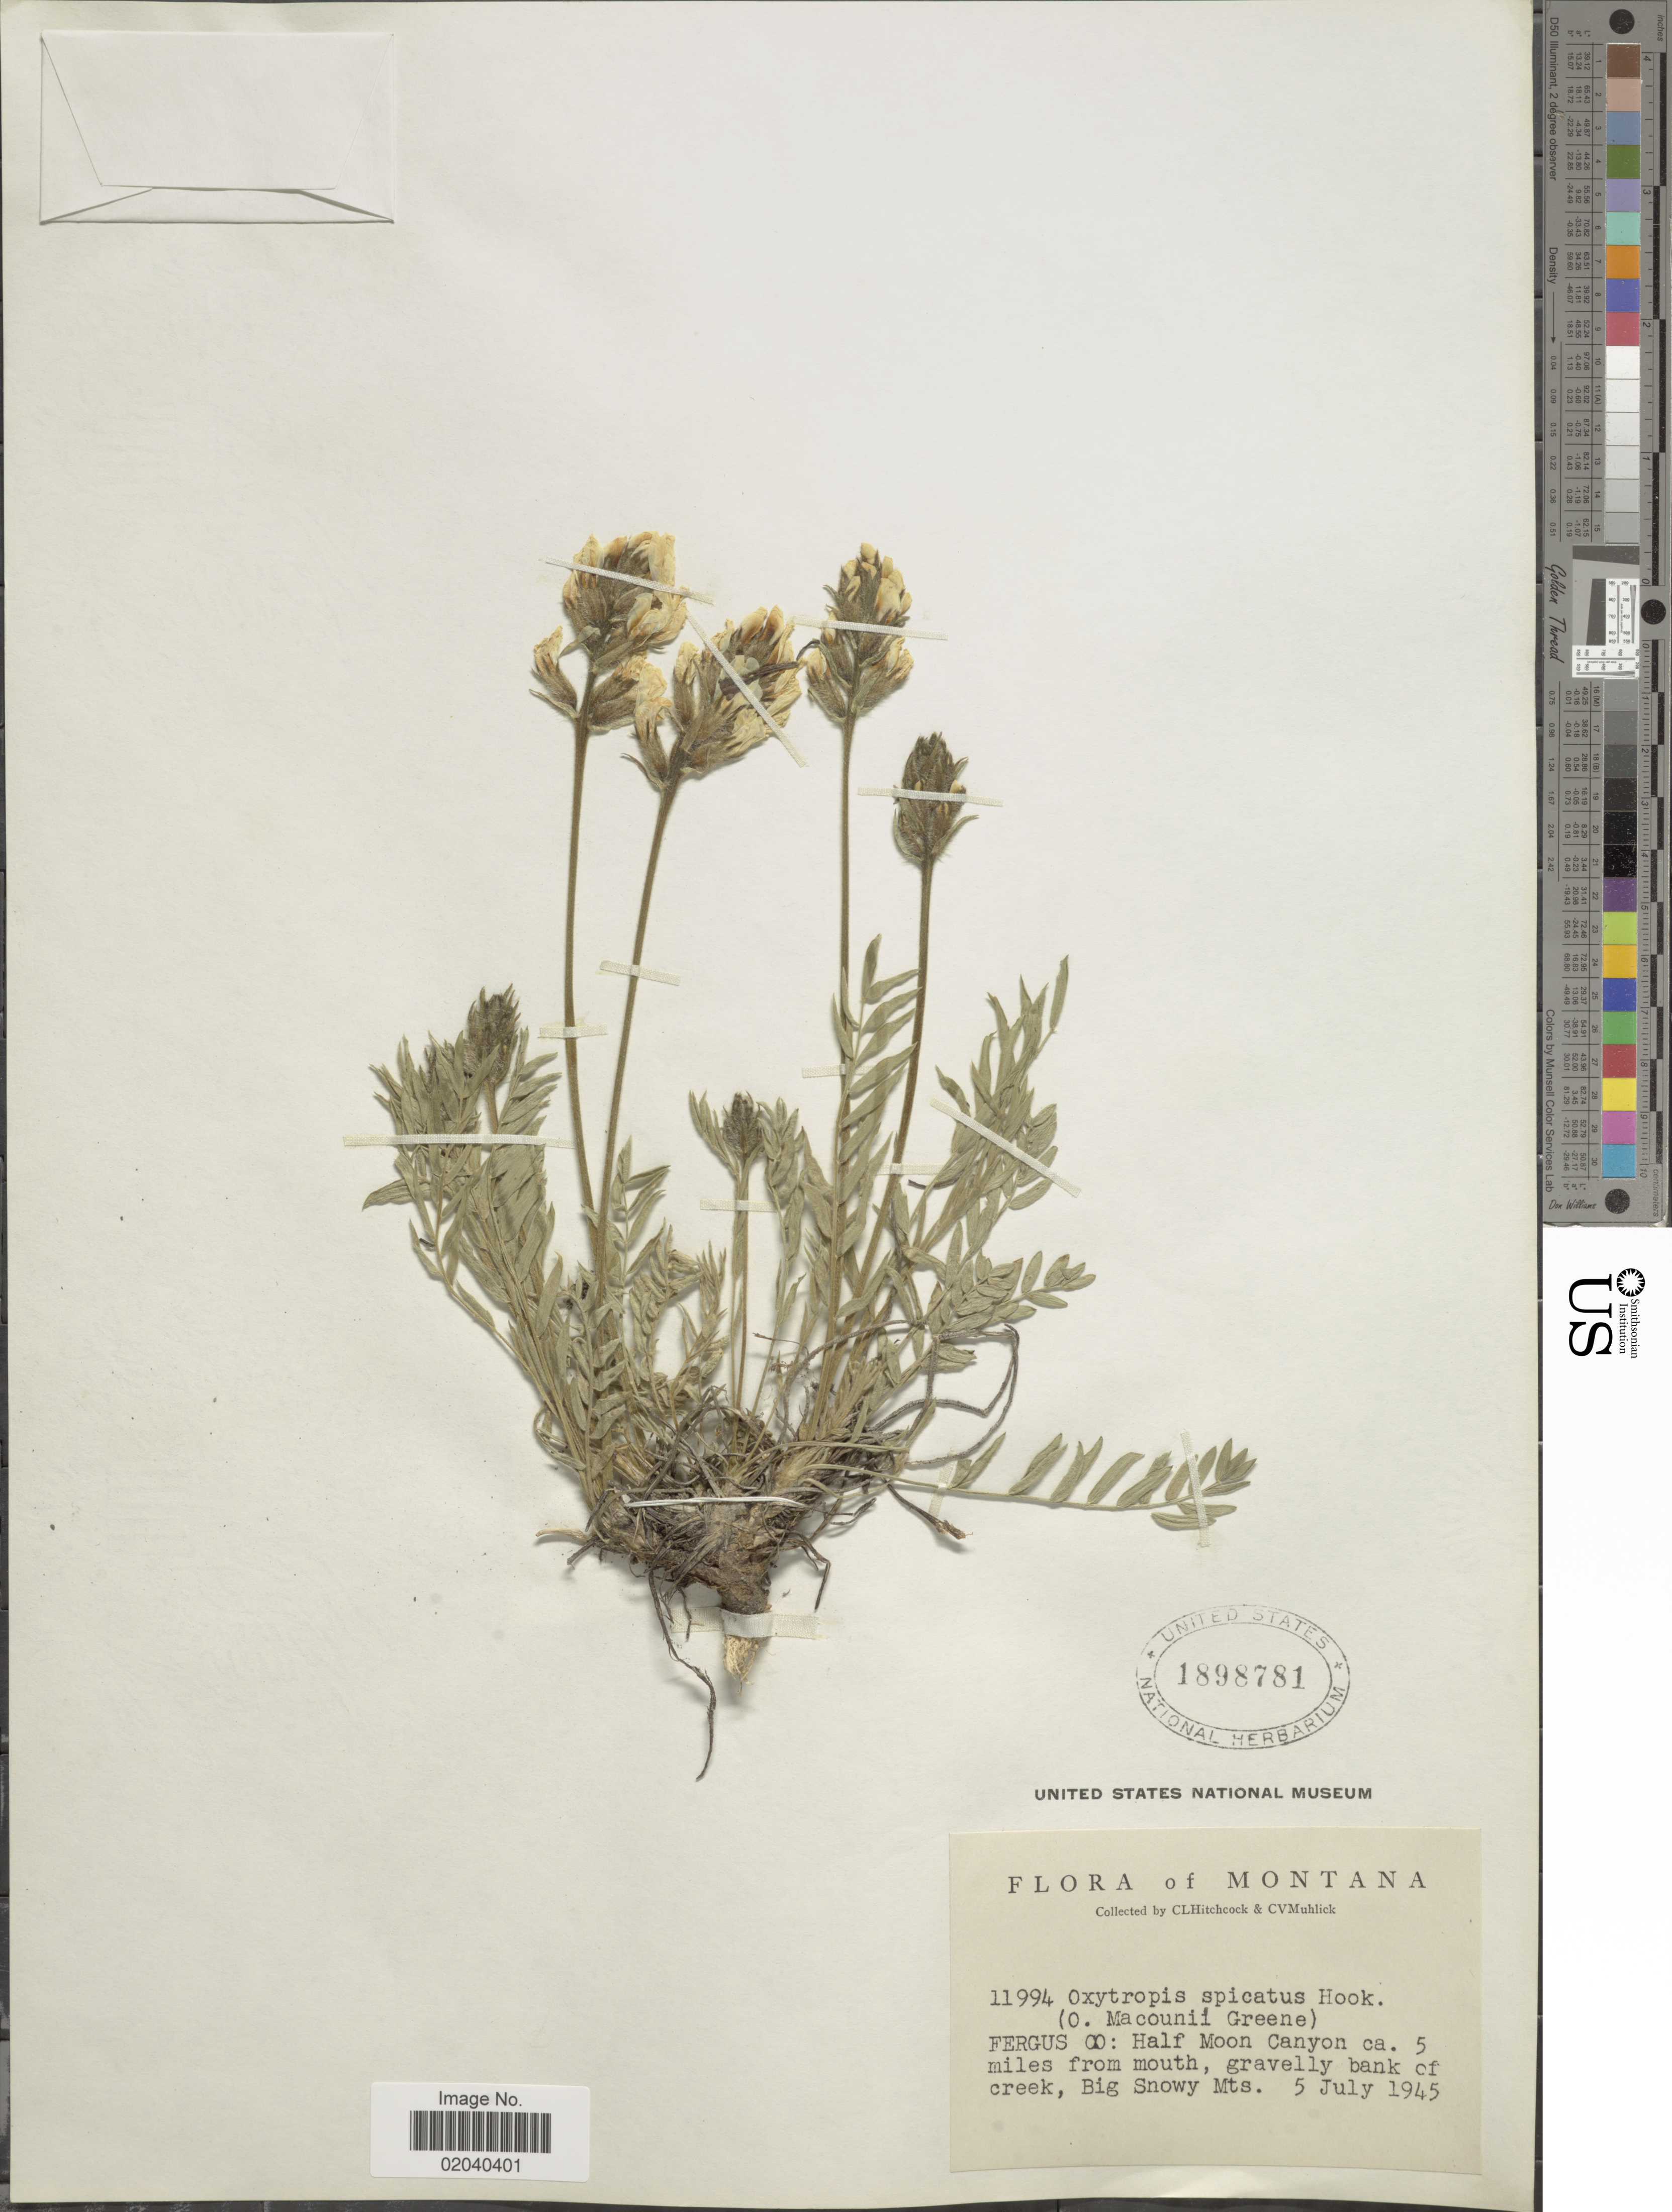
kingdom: Plantae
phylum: Tracheophyta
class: Magnoliopsida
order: Fabales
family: Fabaceae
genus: Oxytropis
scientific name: Oxytropis sericea var. spicata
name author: (Hook.) Barneby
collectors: C. L. Hitchcock & C. V. Muhlick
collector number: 11994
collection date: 1945-07-05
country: United States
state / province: Montana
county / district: Fergus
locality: Half Moon Canyon ca. 5 miles from mouth, gravelly bank of creek, Big Snowy Mts.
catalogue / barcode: US 1898781